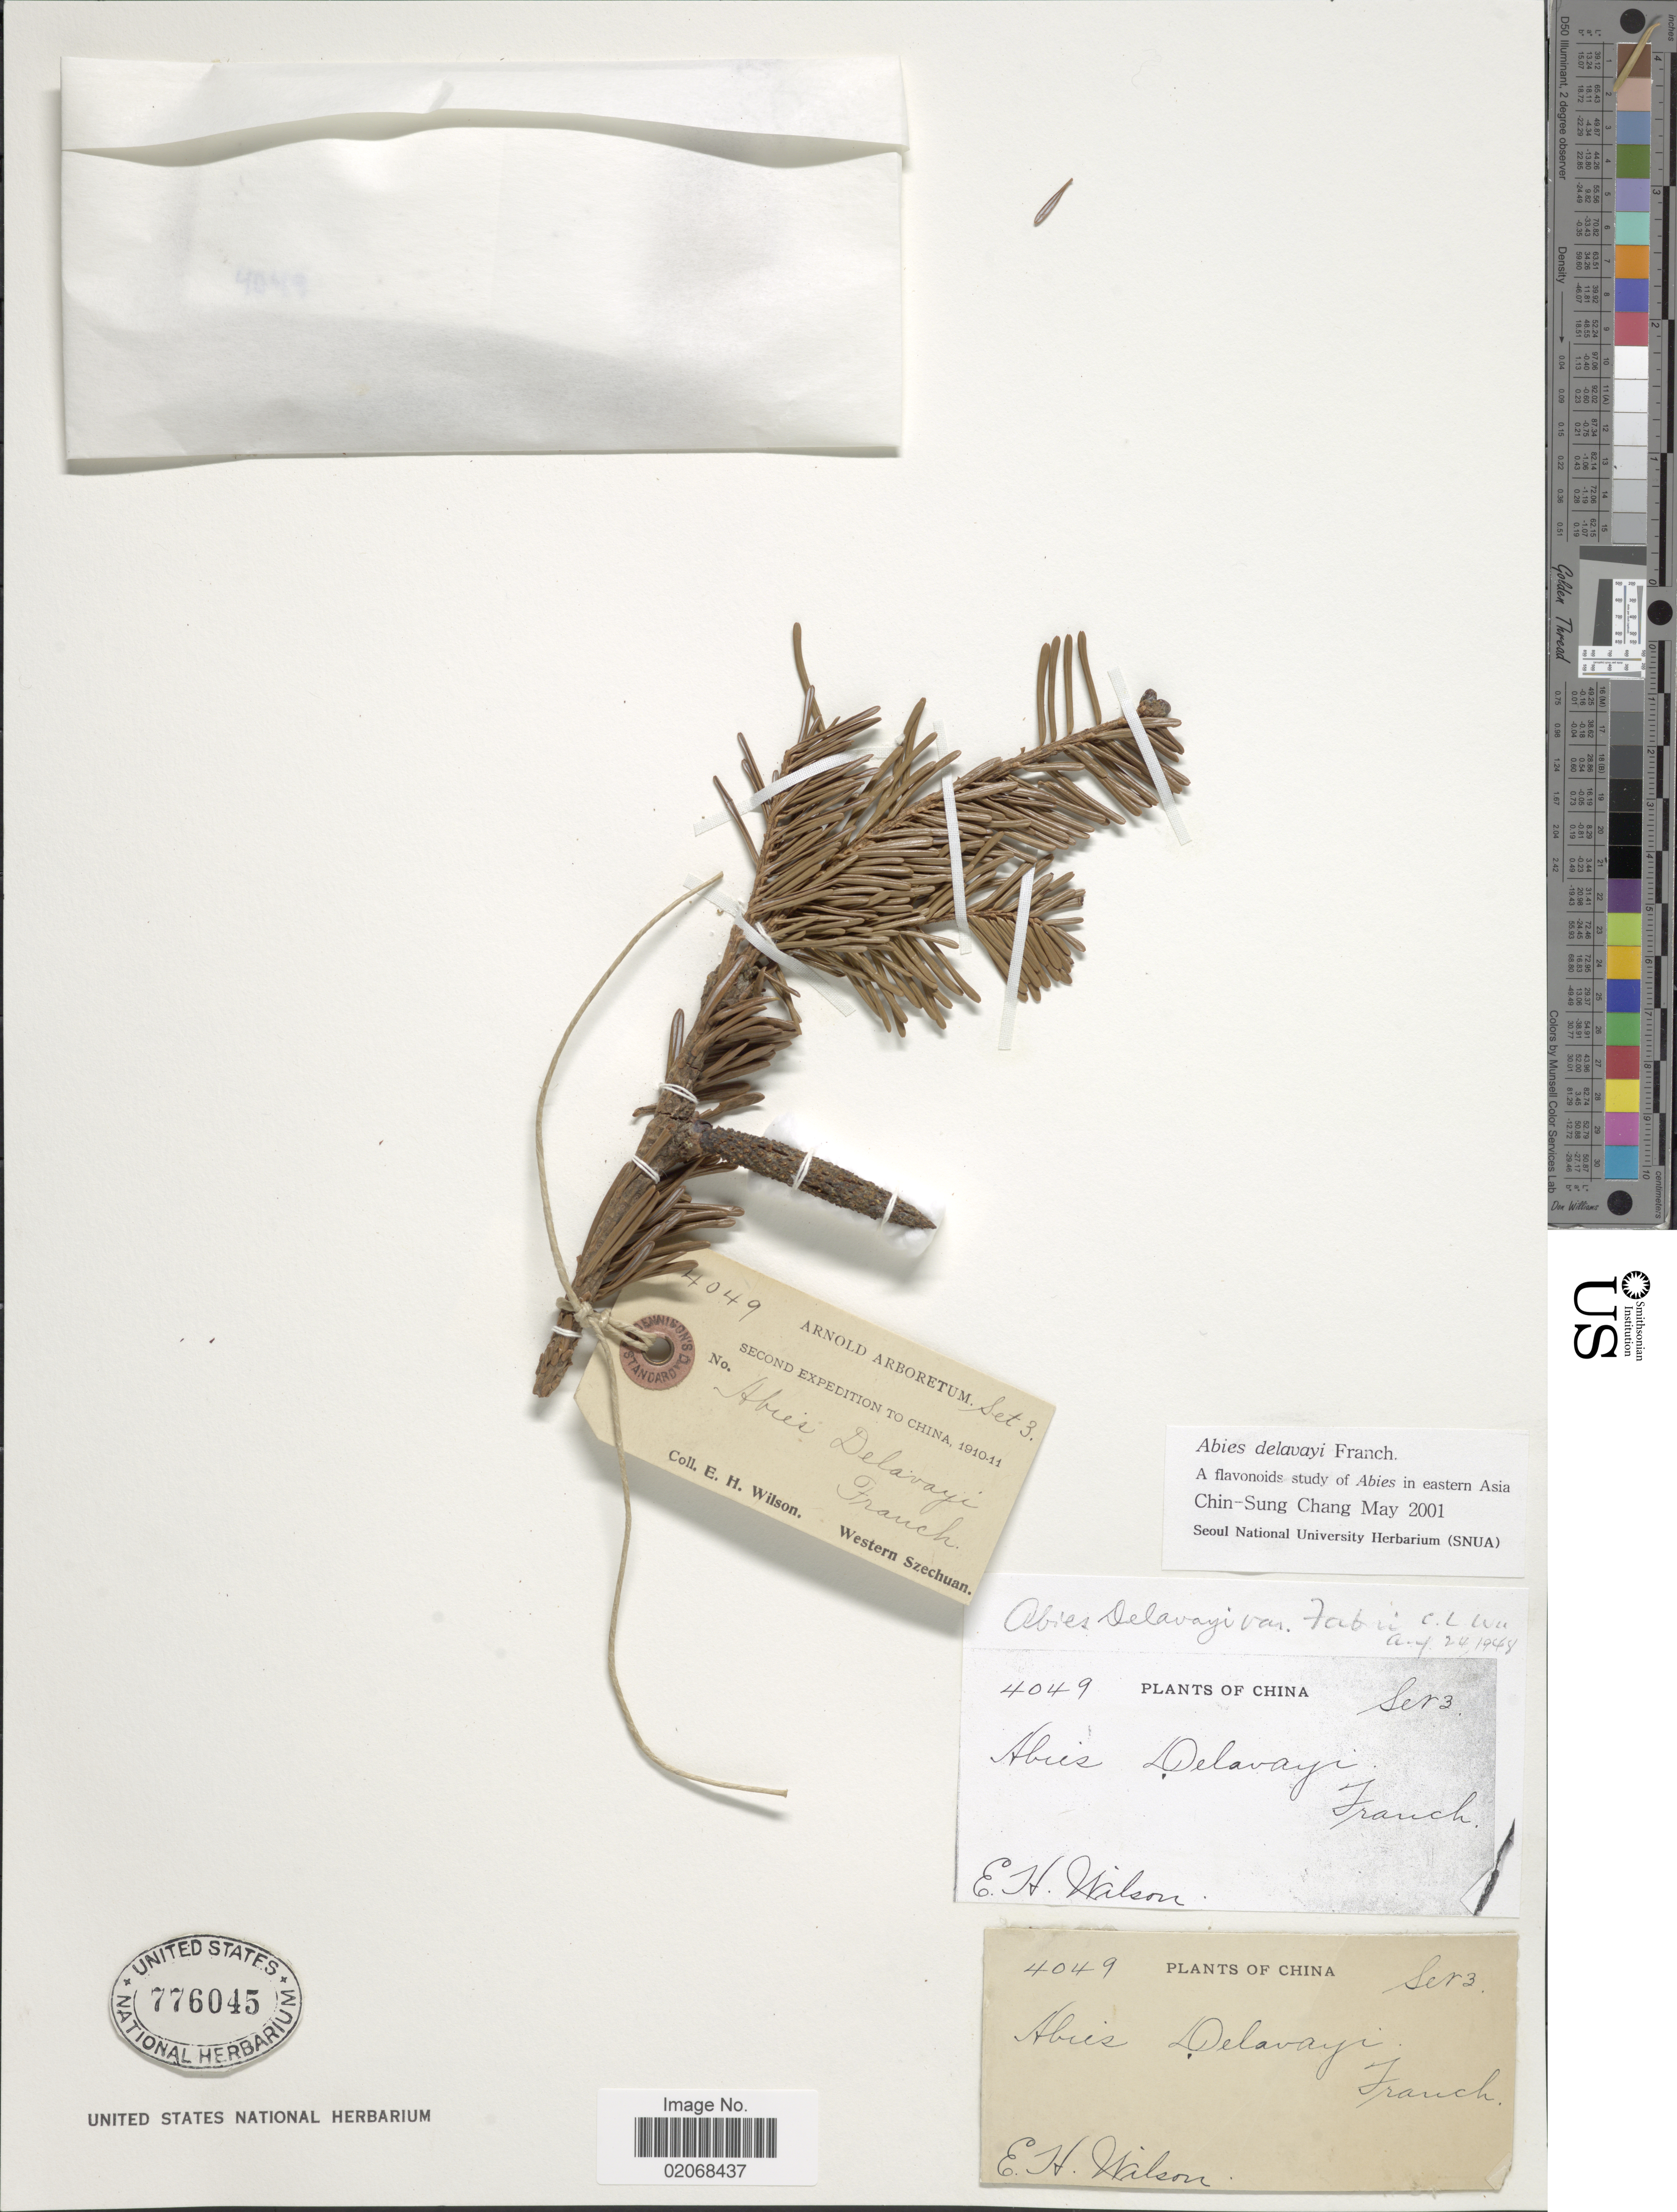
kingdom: Plantae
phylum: Tracheophyta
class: Pinopsida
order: Pinales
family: Pinaceae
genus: Abies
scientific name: Abies delavayi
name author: Franch.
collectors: E. Wilson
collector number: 4049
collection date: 1910/1911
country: China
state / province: Sichuan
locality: Western Szechuan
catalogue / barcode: US 776045